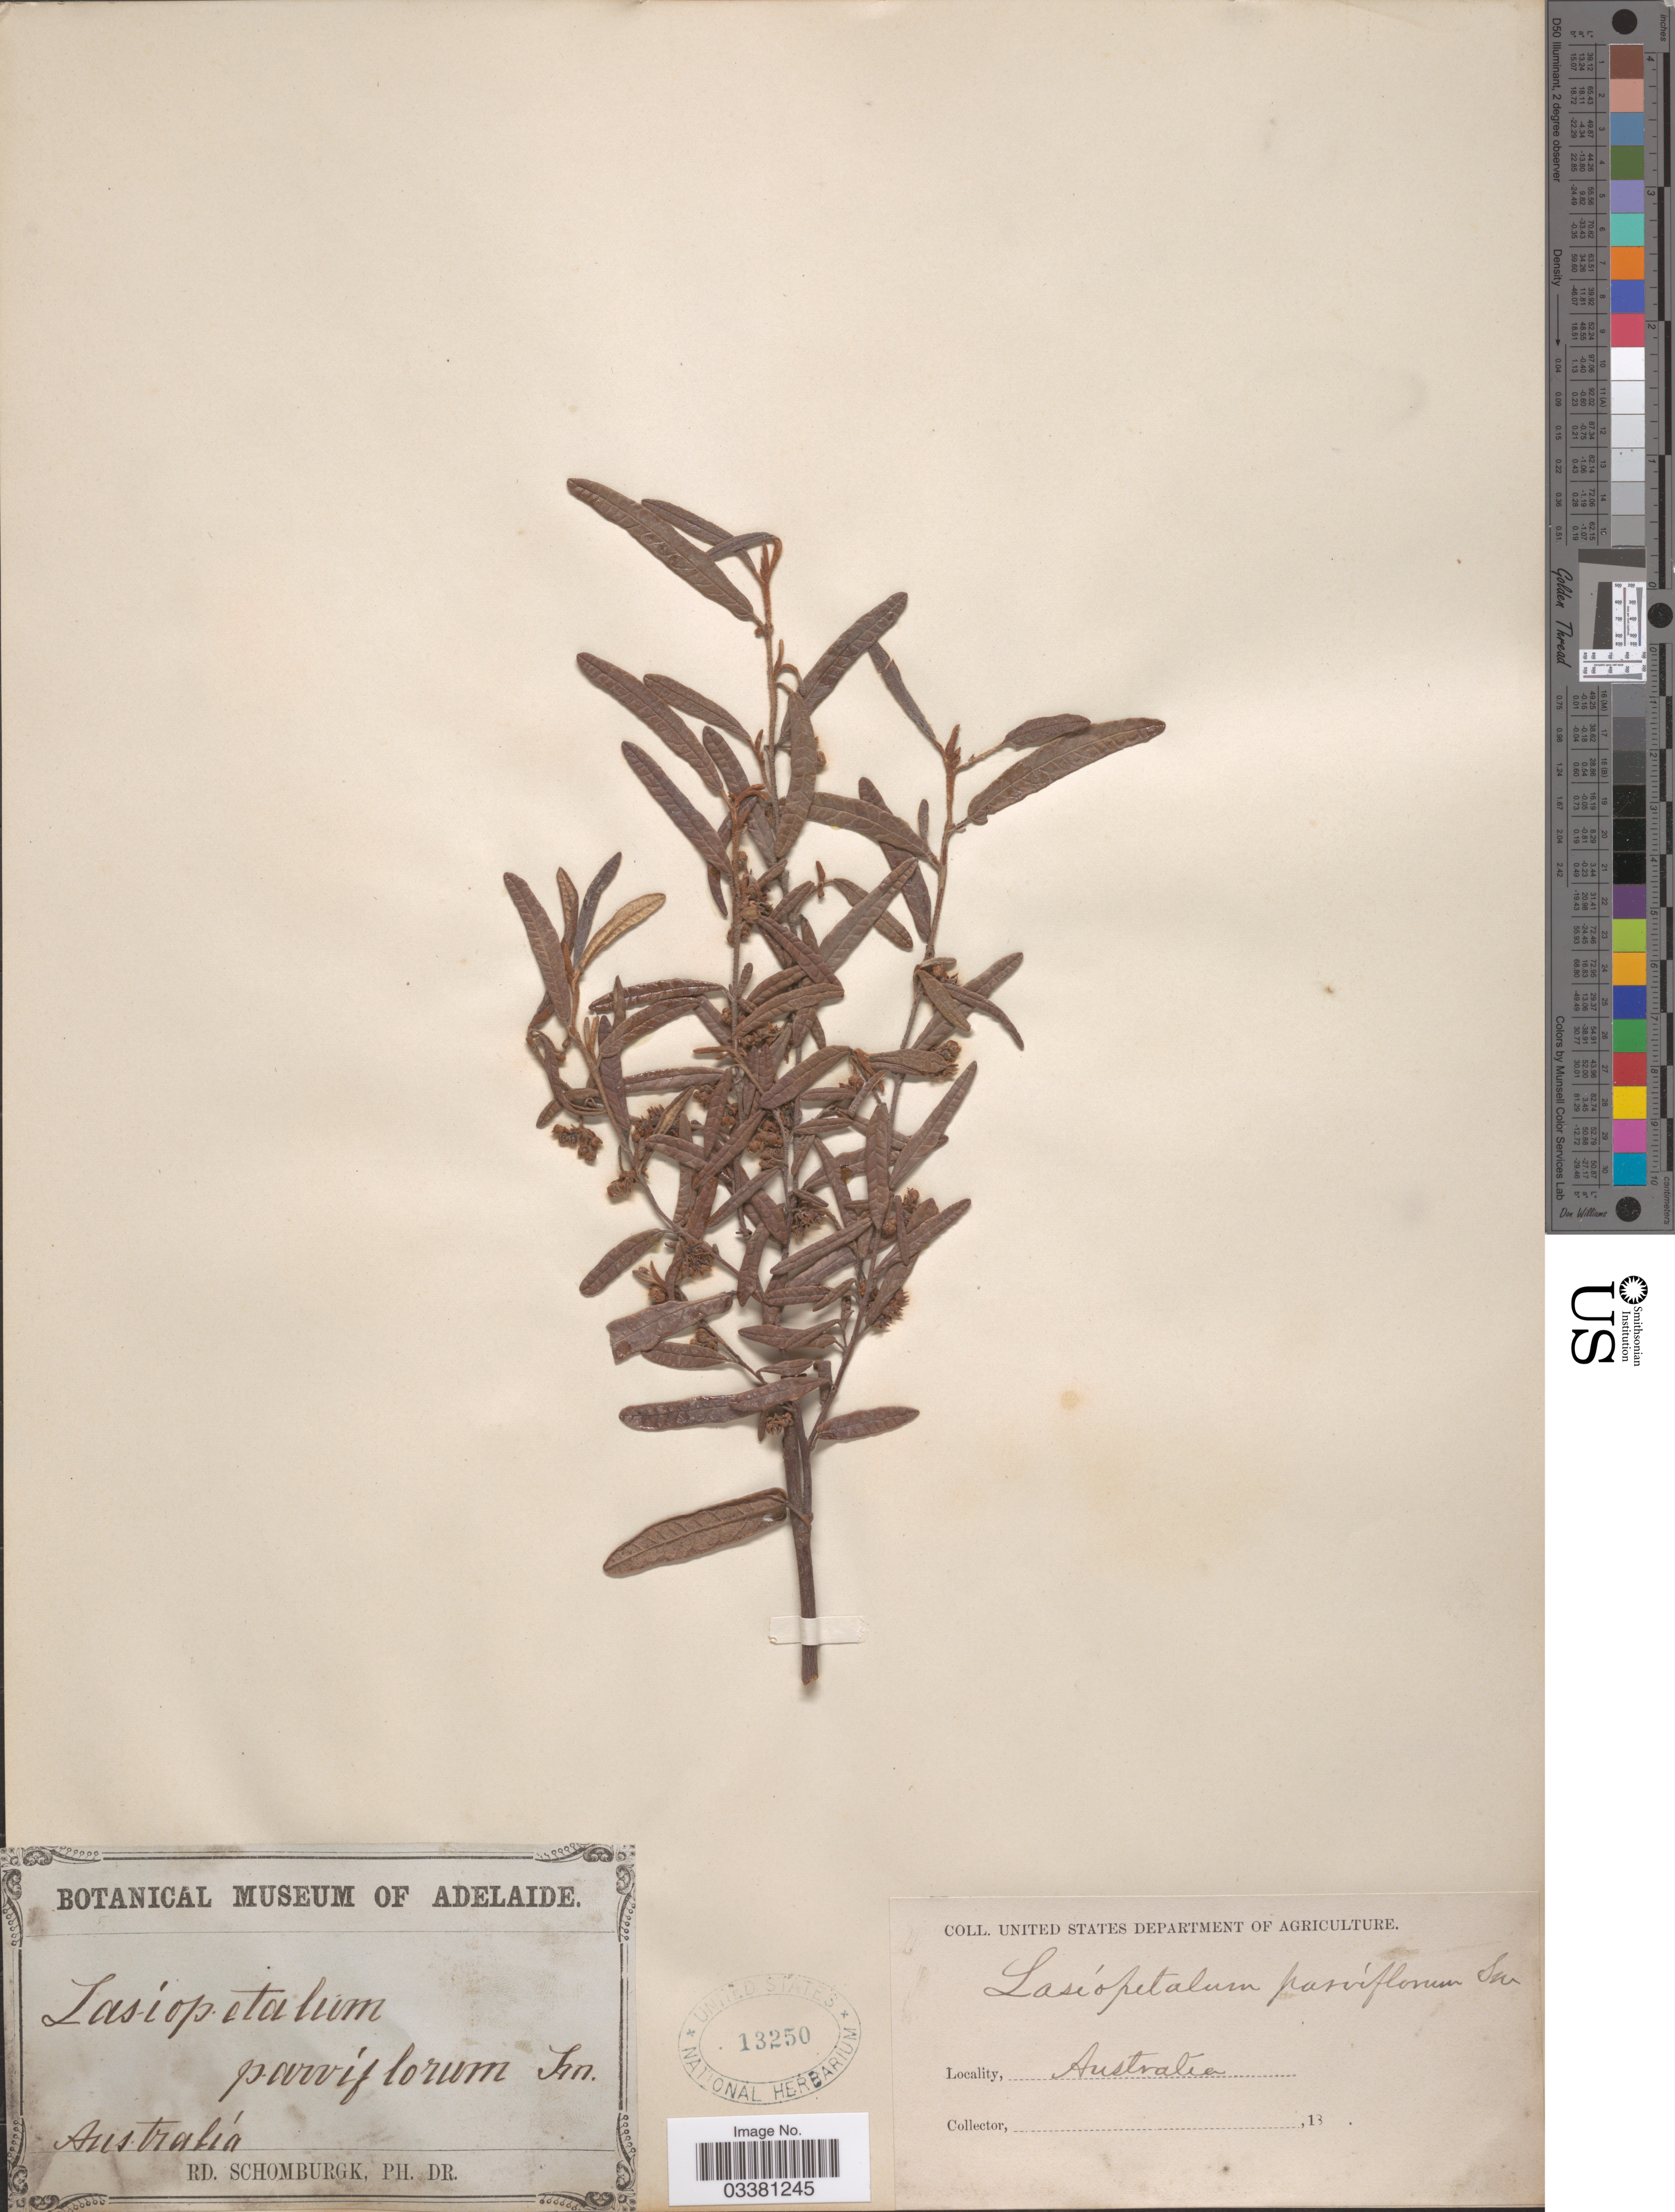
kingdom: Plantae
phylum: Tracheophyta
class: Magnoliopsida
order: Malvales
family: Malvaceae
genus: Lasiopetalum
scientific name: Lasiopetalum parviflorum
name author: Rudge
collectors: M. R. Schomburgk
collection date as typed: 18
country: Australia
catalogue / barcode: US 13250